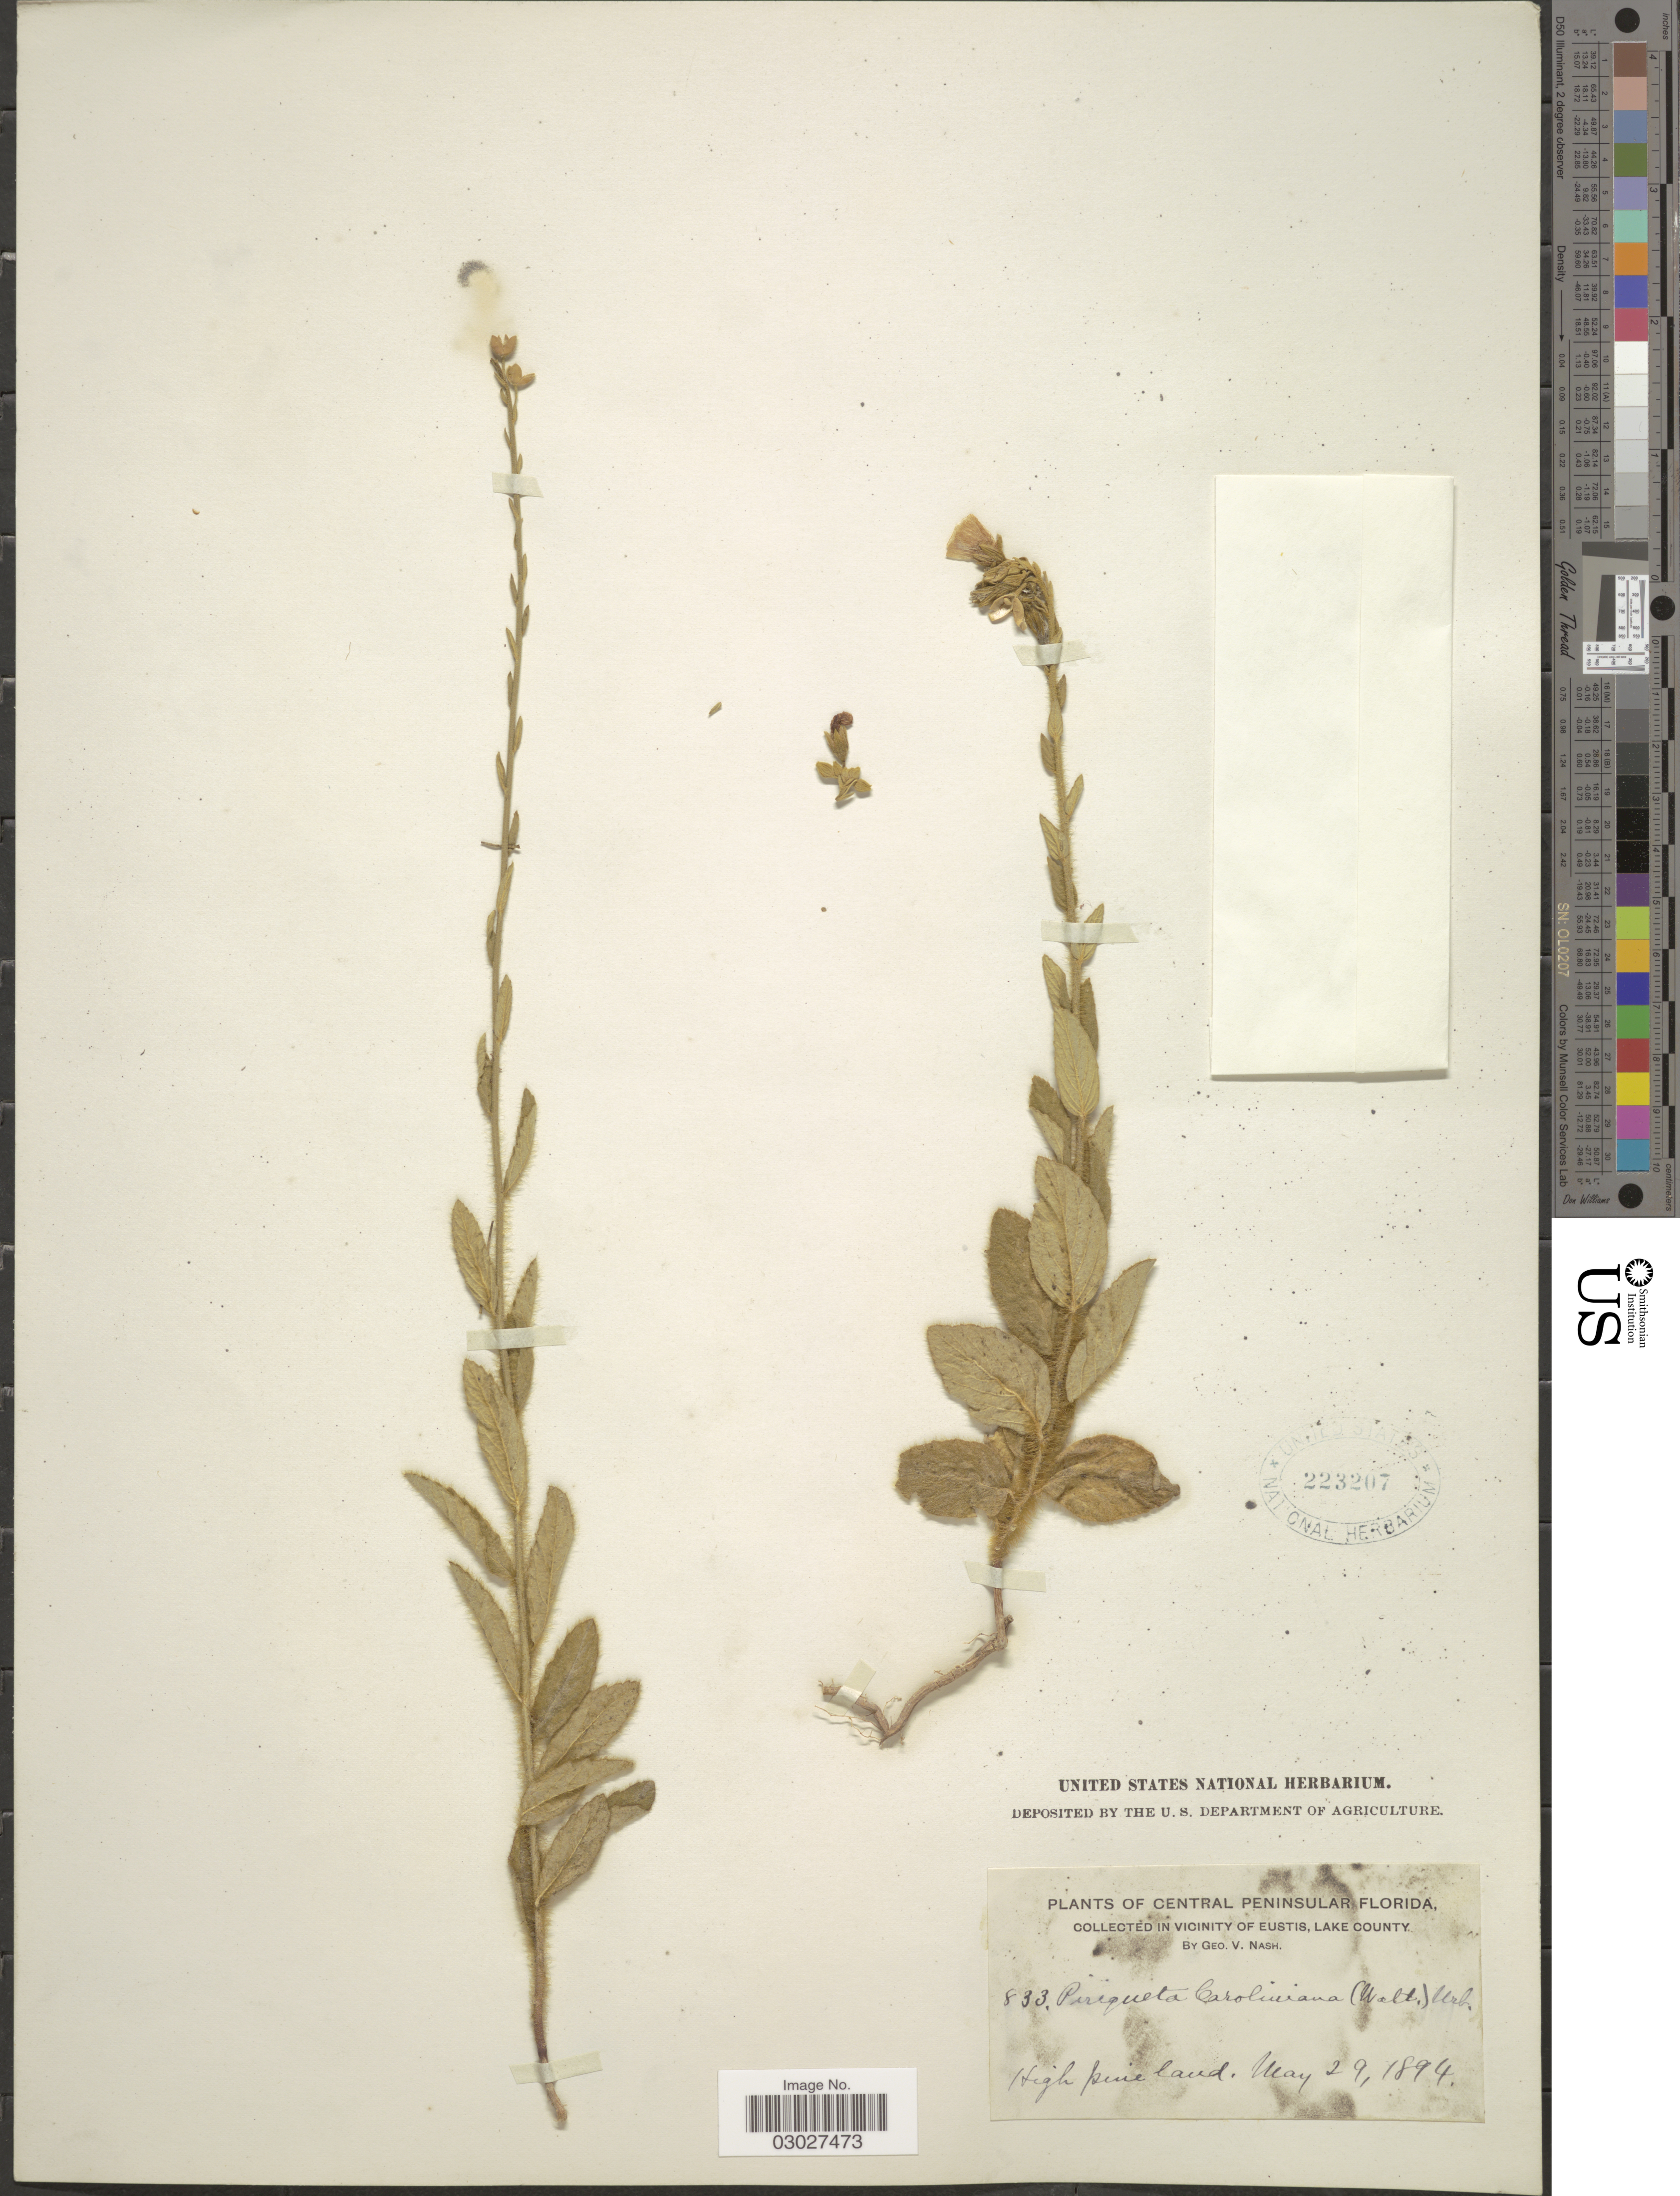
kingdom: Plantae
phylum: Tracheophyta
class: Magnoliopsida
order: Malpighiales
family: Turneraceae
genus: Piriqueta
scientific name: Piriqueta cistoides subsp. caroliniana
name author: (Walter) Arbo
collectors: G. V. Nash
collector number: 833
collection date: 1894-05-29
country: United States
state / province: Florida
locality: Central Peninsular Florida, in vicinity of Eustis, Lake County. High pine land.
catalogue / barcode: US 223207